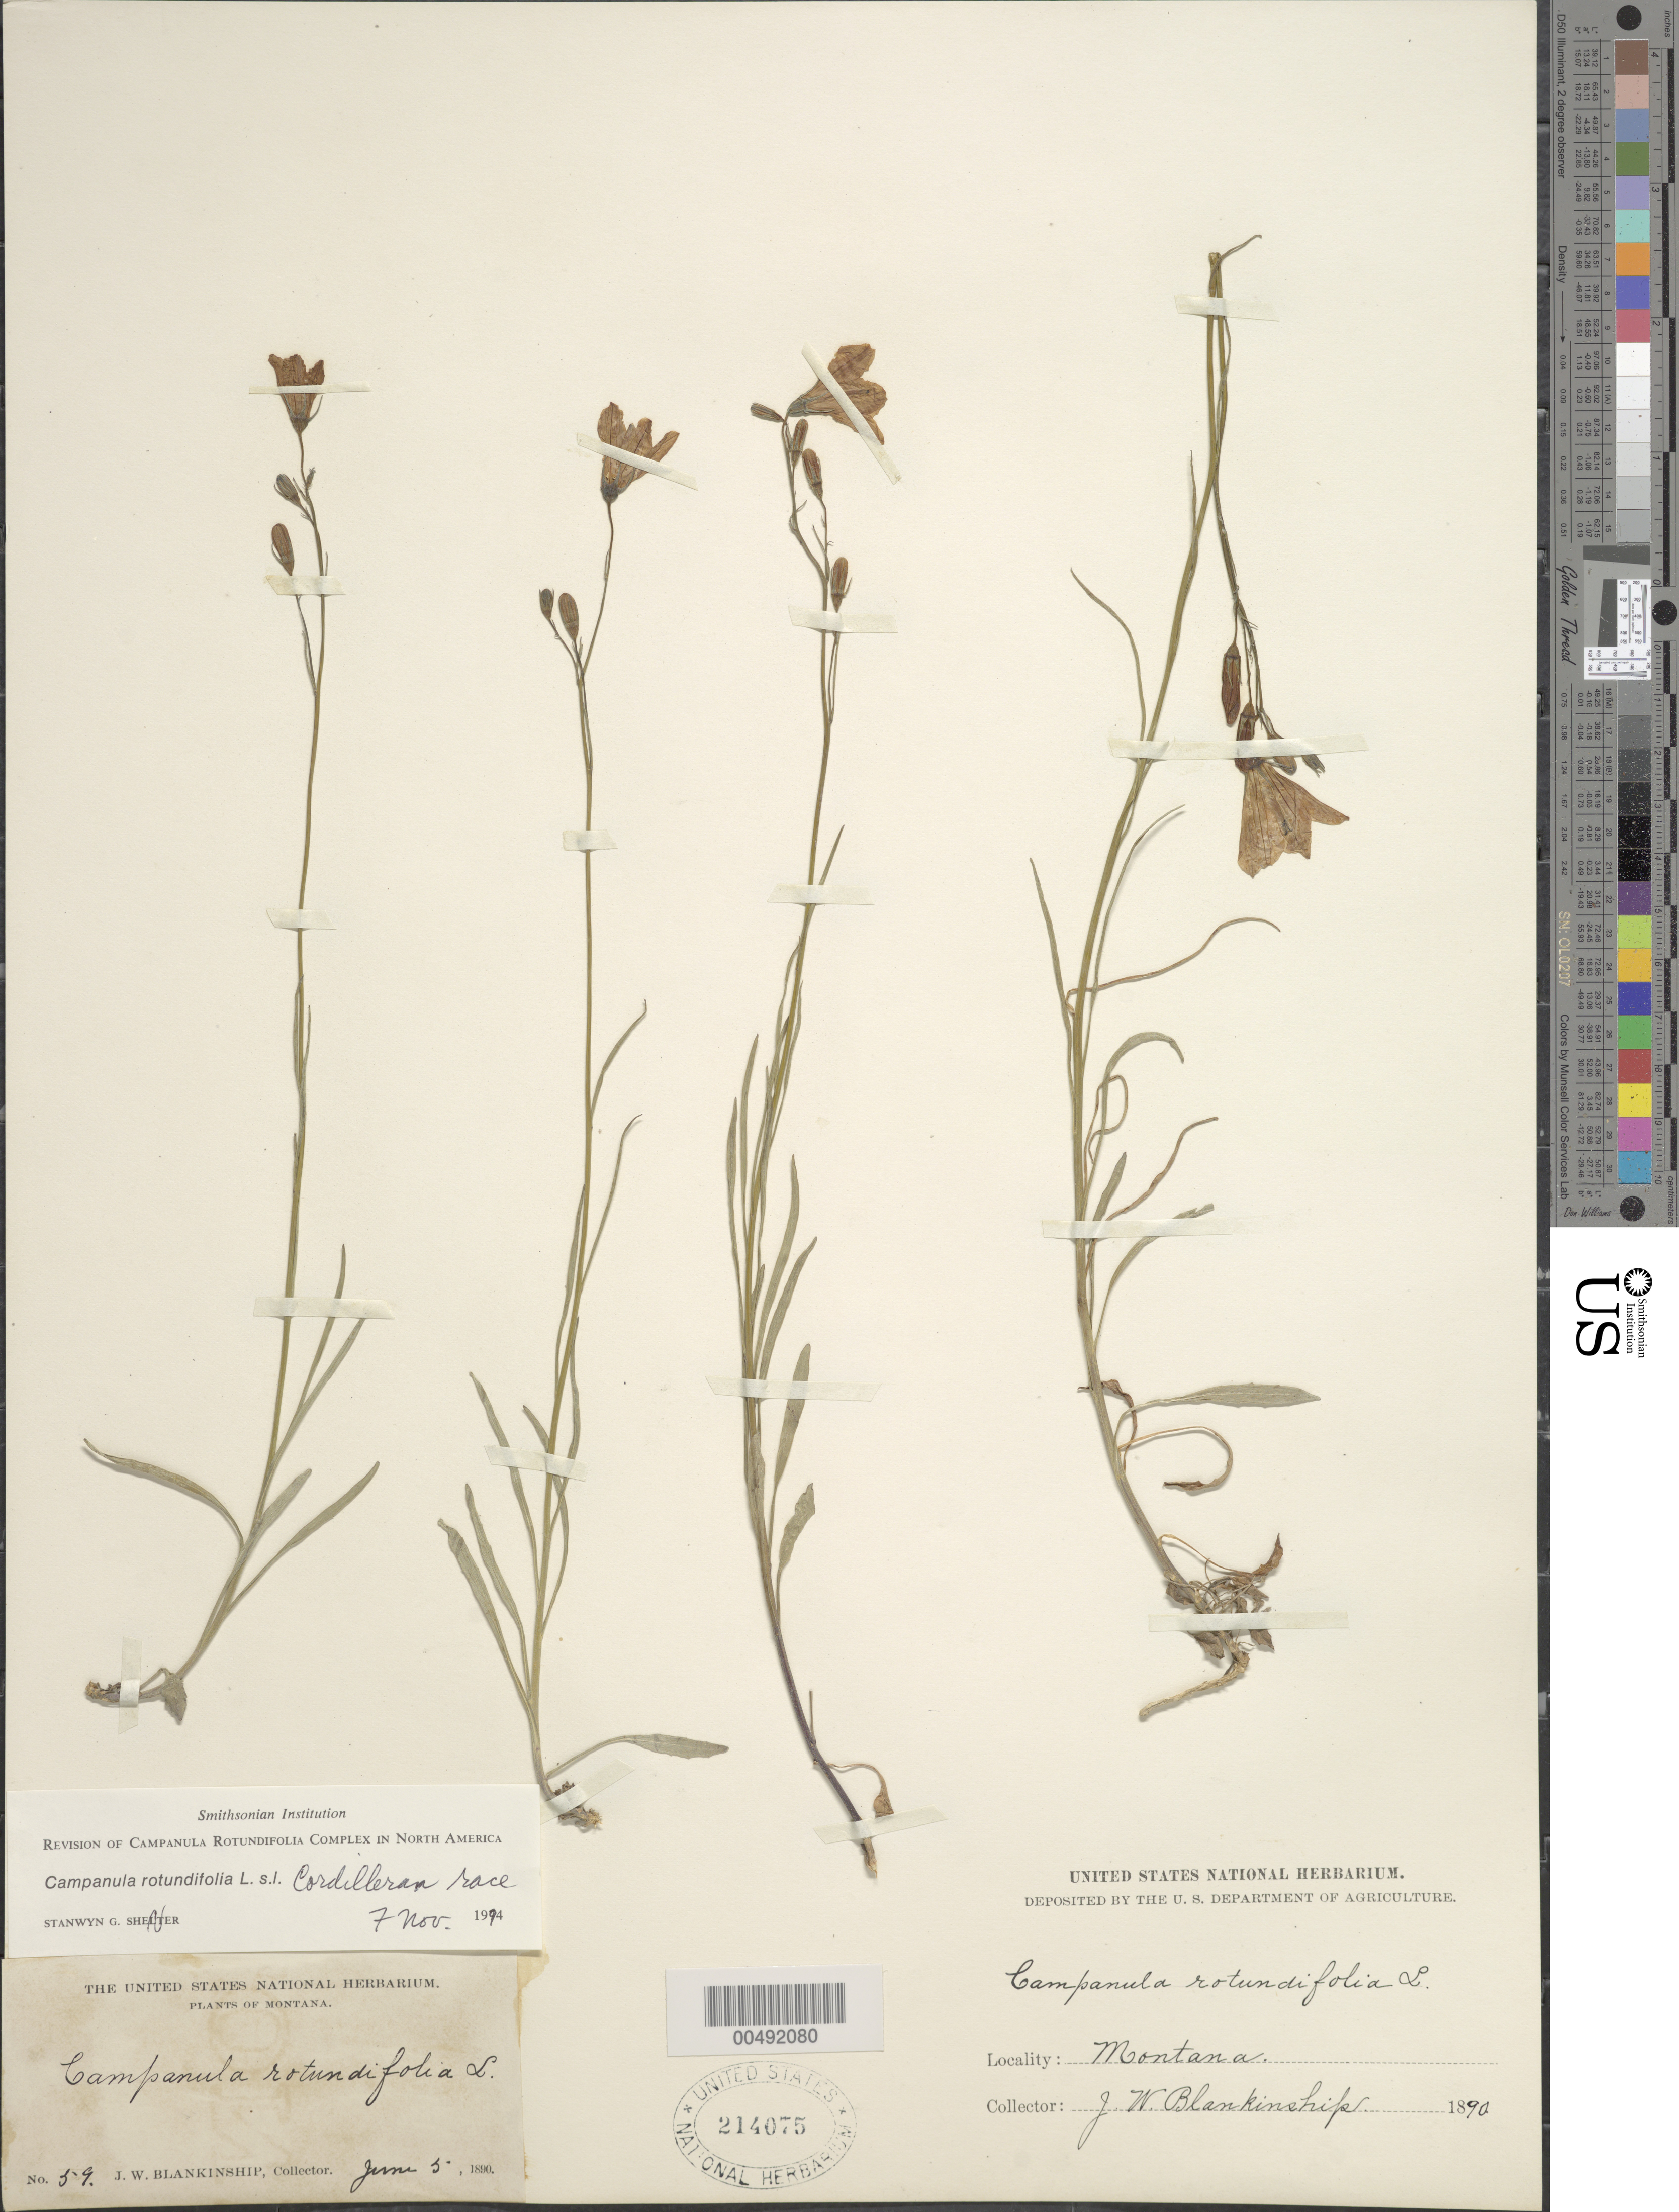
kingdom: Plantae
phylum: Tracheophyta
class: Magnoliopsida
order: Asterales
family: Campanulaceae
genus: Campanula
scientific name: Campanula rotundifolia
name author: L.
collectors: J. W. Blankinship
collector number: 59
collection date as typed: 05 Jun 1890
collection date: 1890-06-05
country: United States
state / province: Montana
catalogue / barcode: US 214075